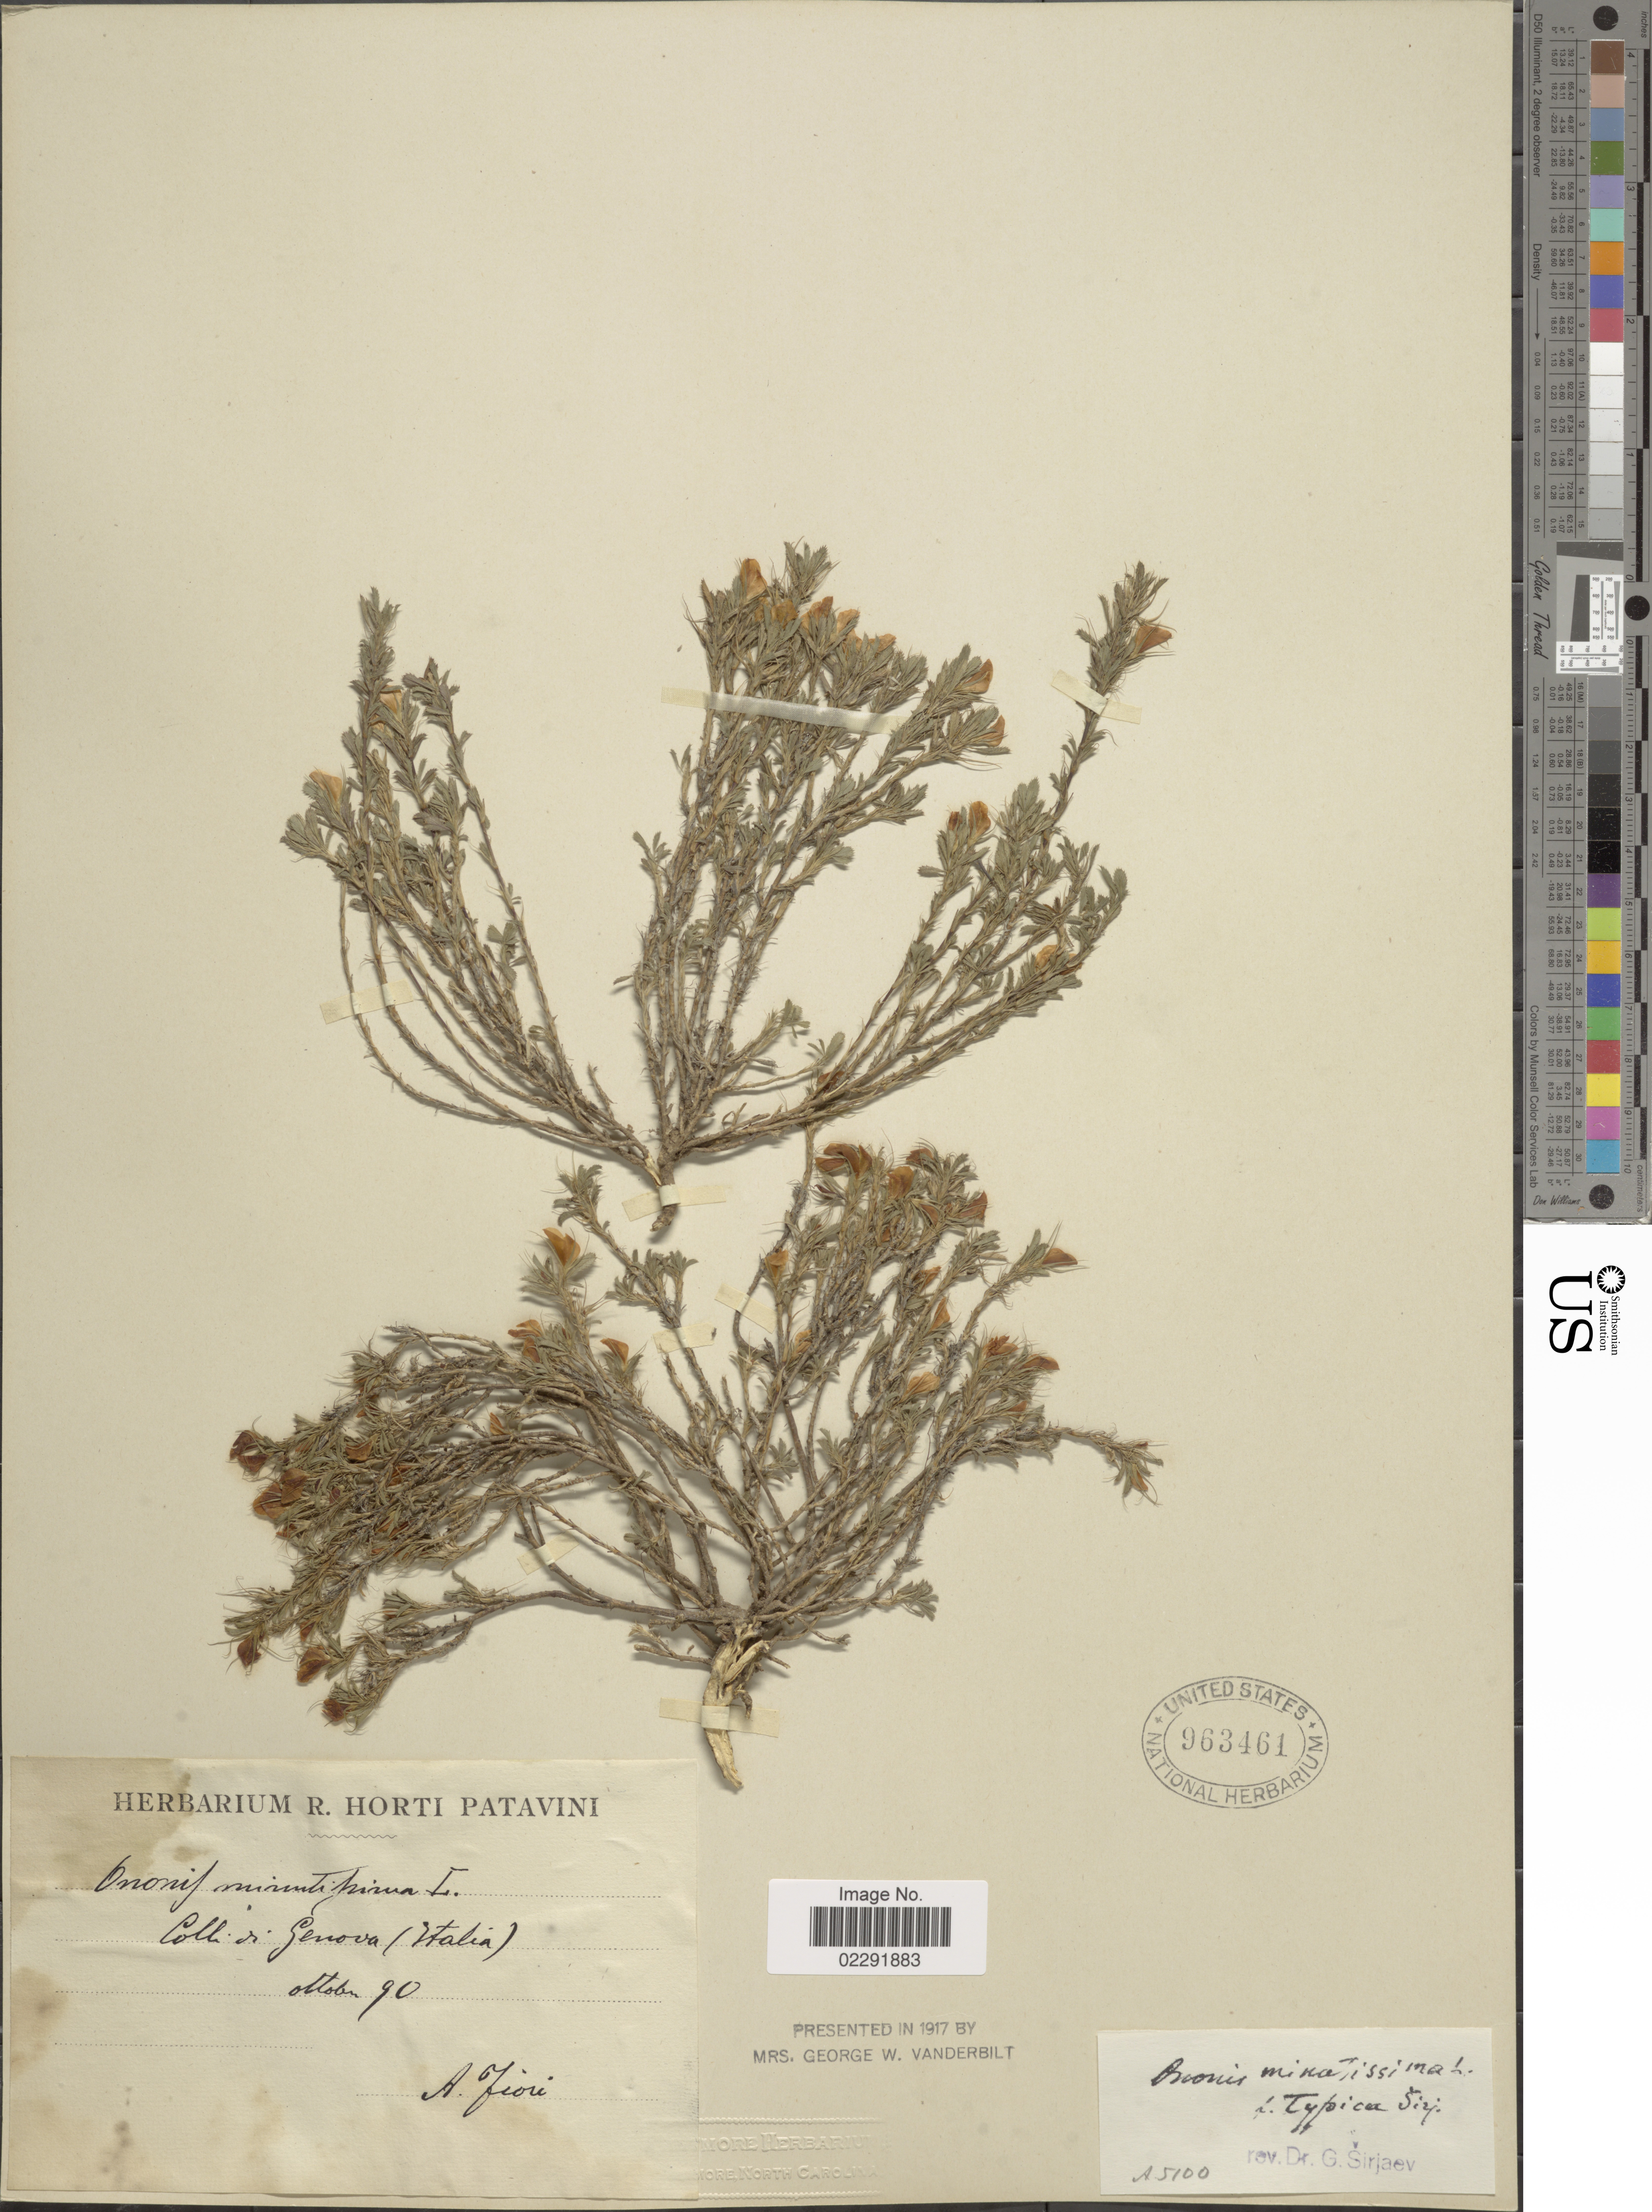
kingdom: Plantae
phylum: Tracheophyta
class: Magnoliopsida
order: Fabales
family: Fabaceae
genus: Ononis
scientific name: Ononis minutissima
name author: L.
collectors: A. Fiori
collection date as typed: Transcribed d/m/y: /10/90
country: Italy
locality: Genova.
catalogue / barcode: US 963461